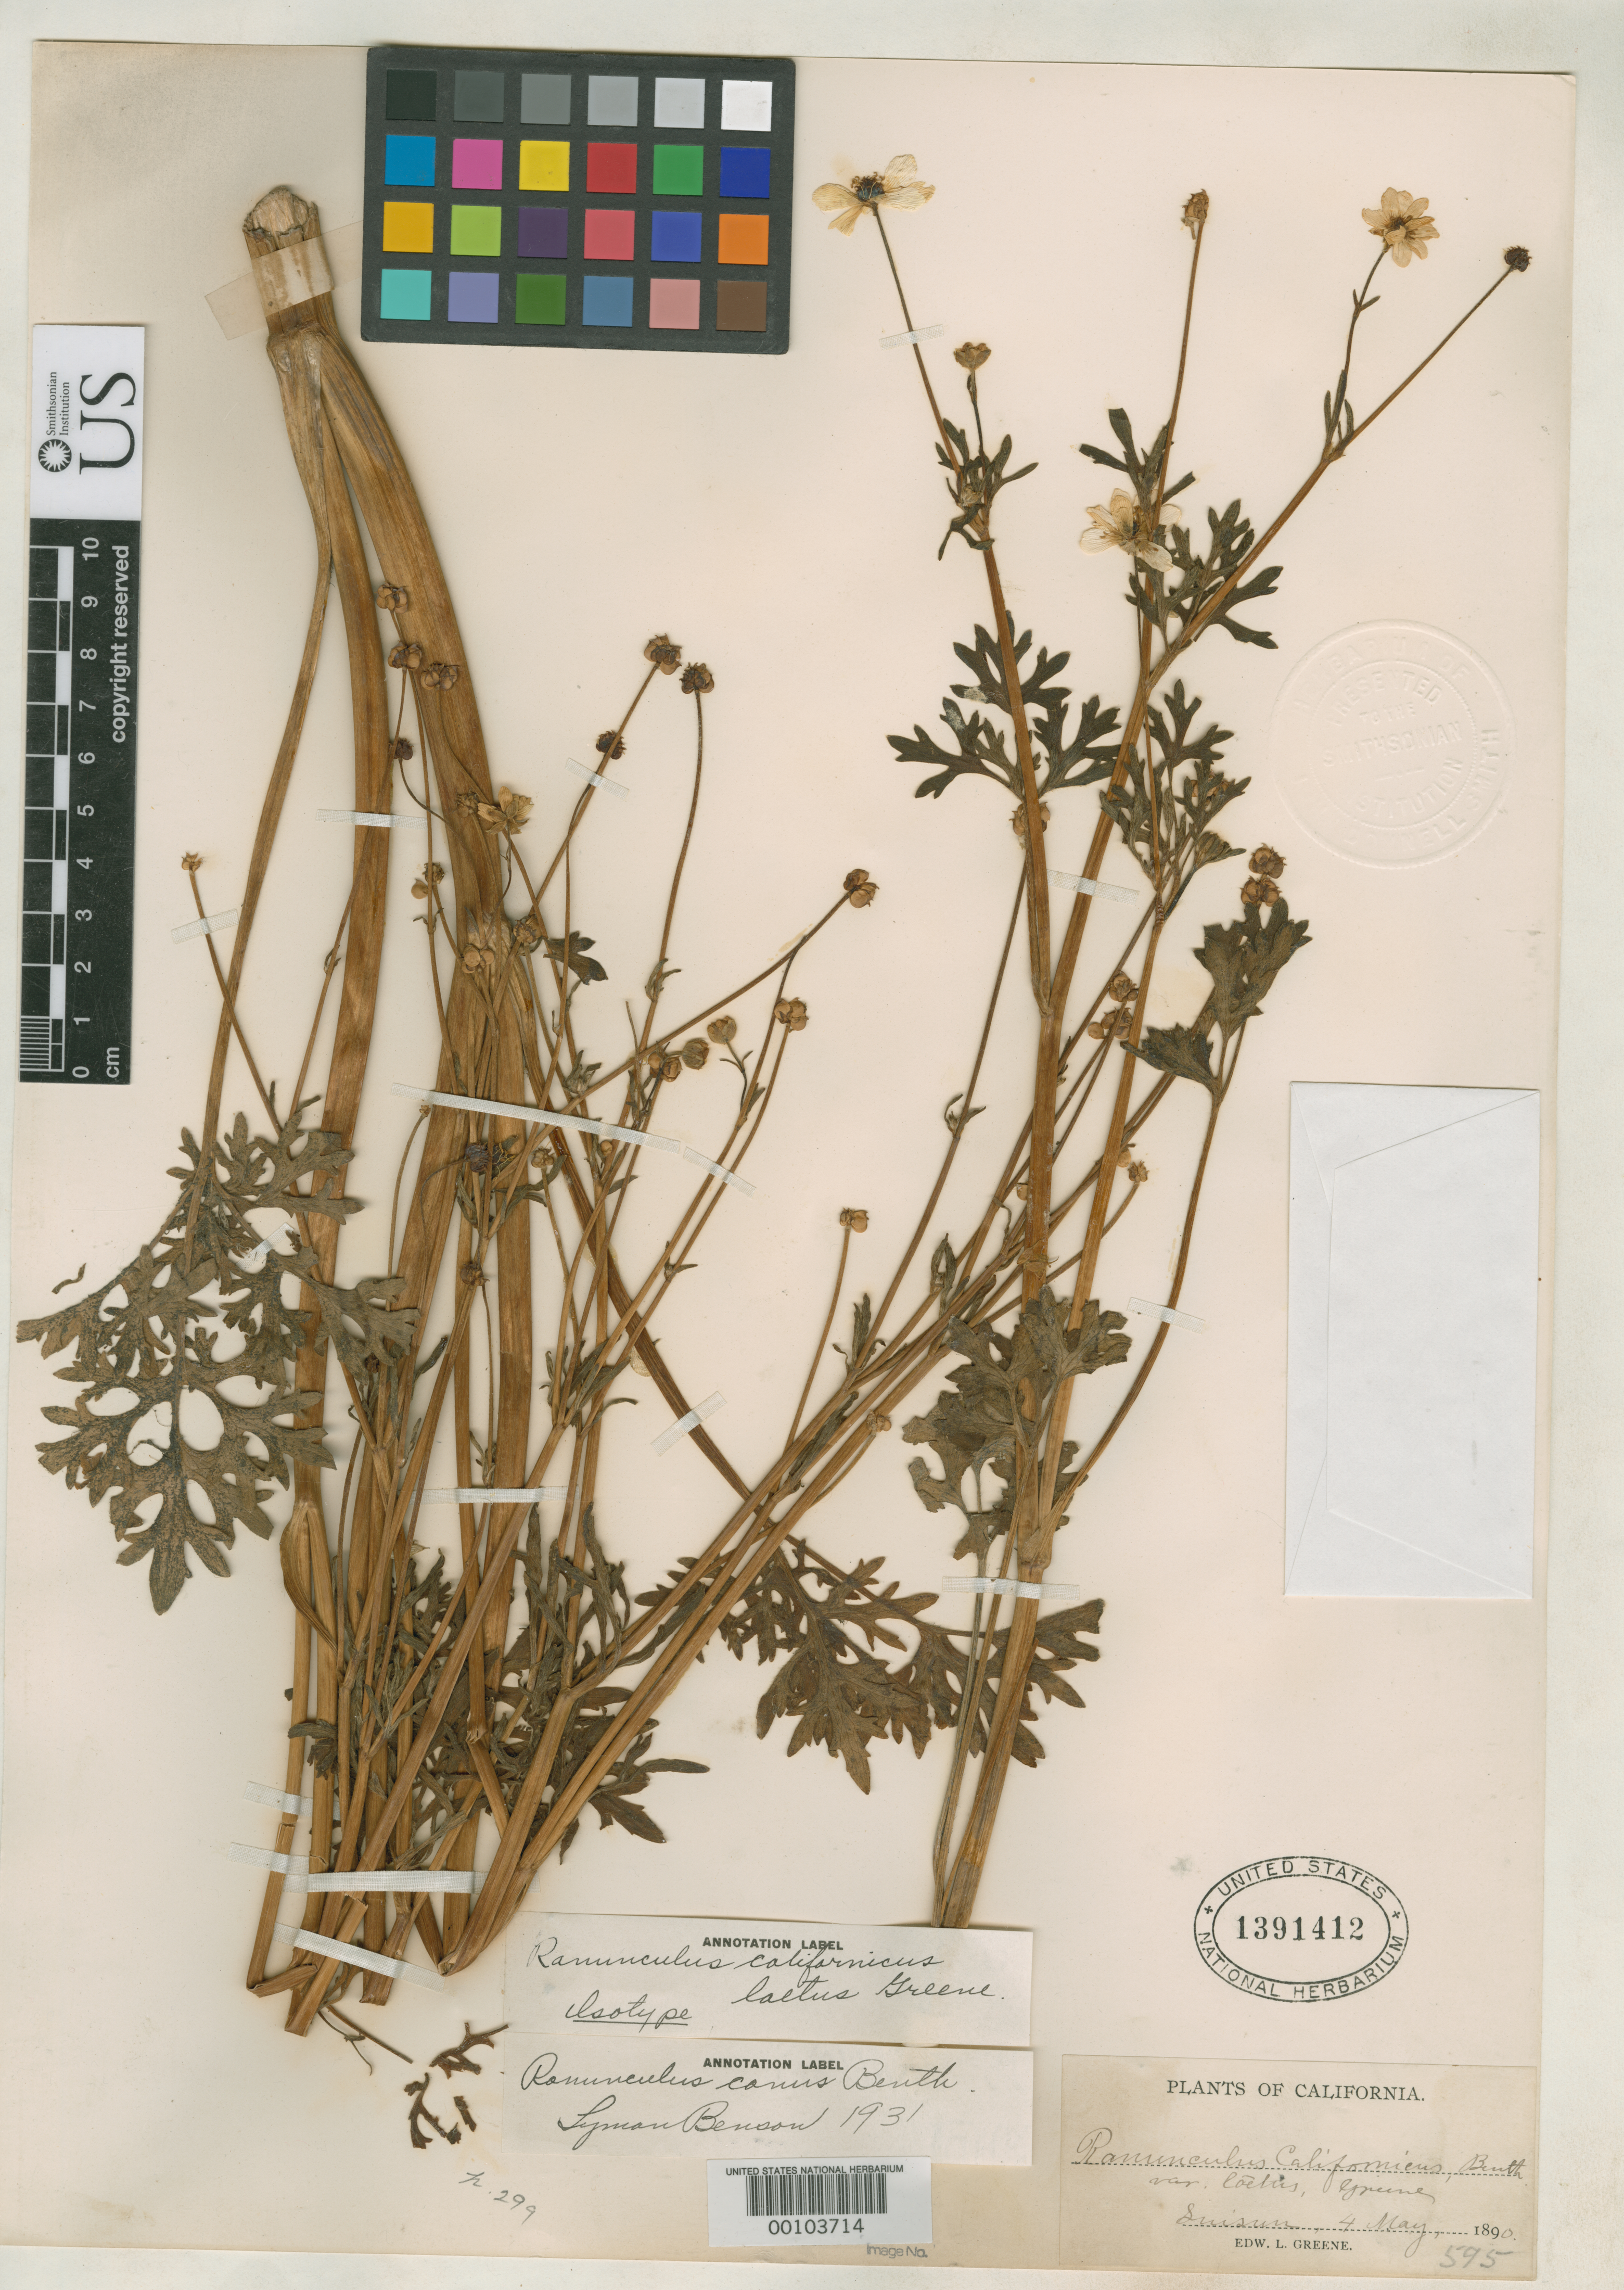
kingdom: Plantae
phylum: Tracheophyta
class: Magnoliopsida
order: Ranunculales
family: Ranunculaceae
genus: Ranunculus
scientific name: Ranunculus californicus var. laetus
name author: Greene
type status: Isotype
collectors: E. L. Greene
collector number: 595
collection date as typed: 04 May 1890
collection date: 1890-05-04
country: United States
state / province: California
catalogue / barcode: US 1391412